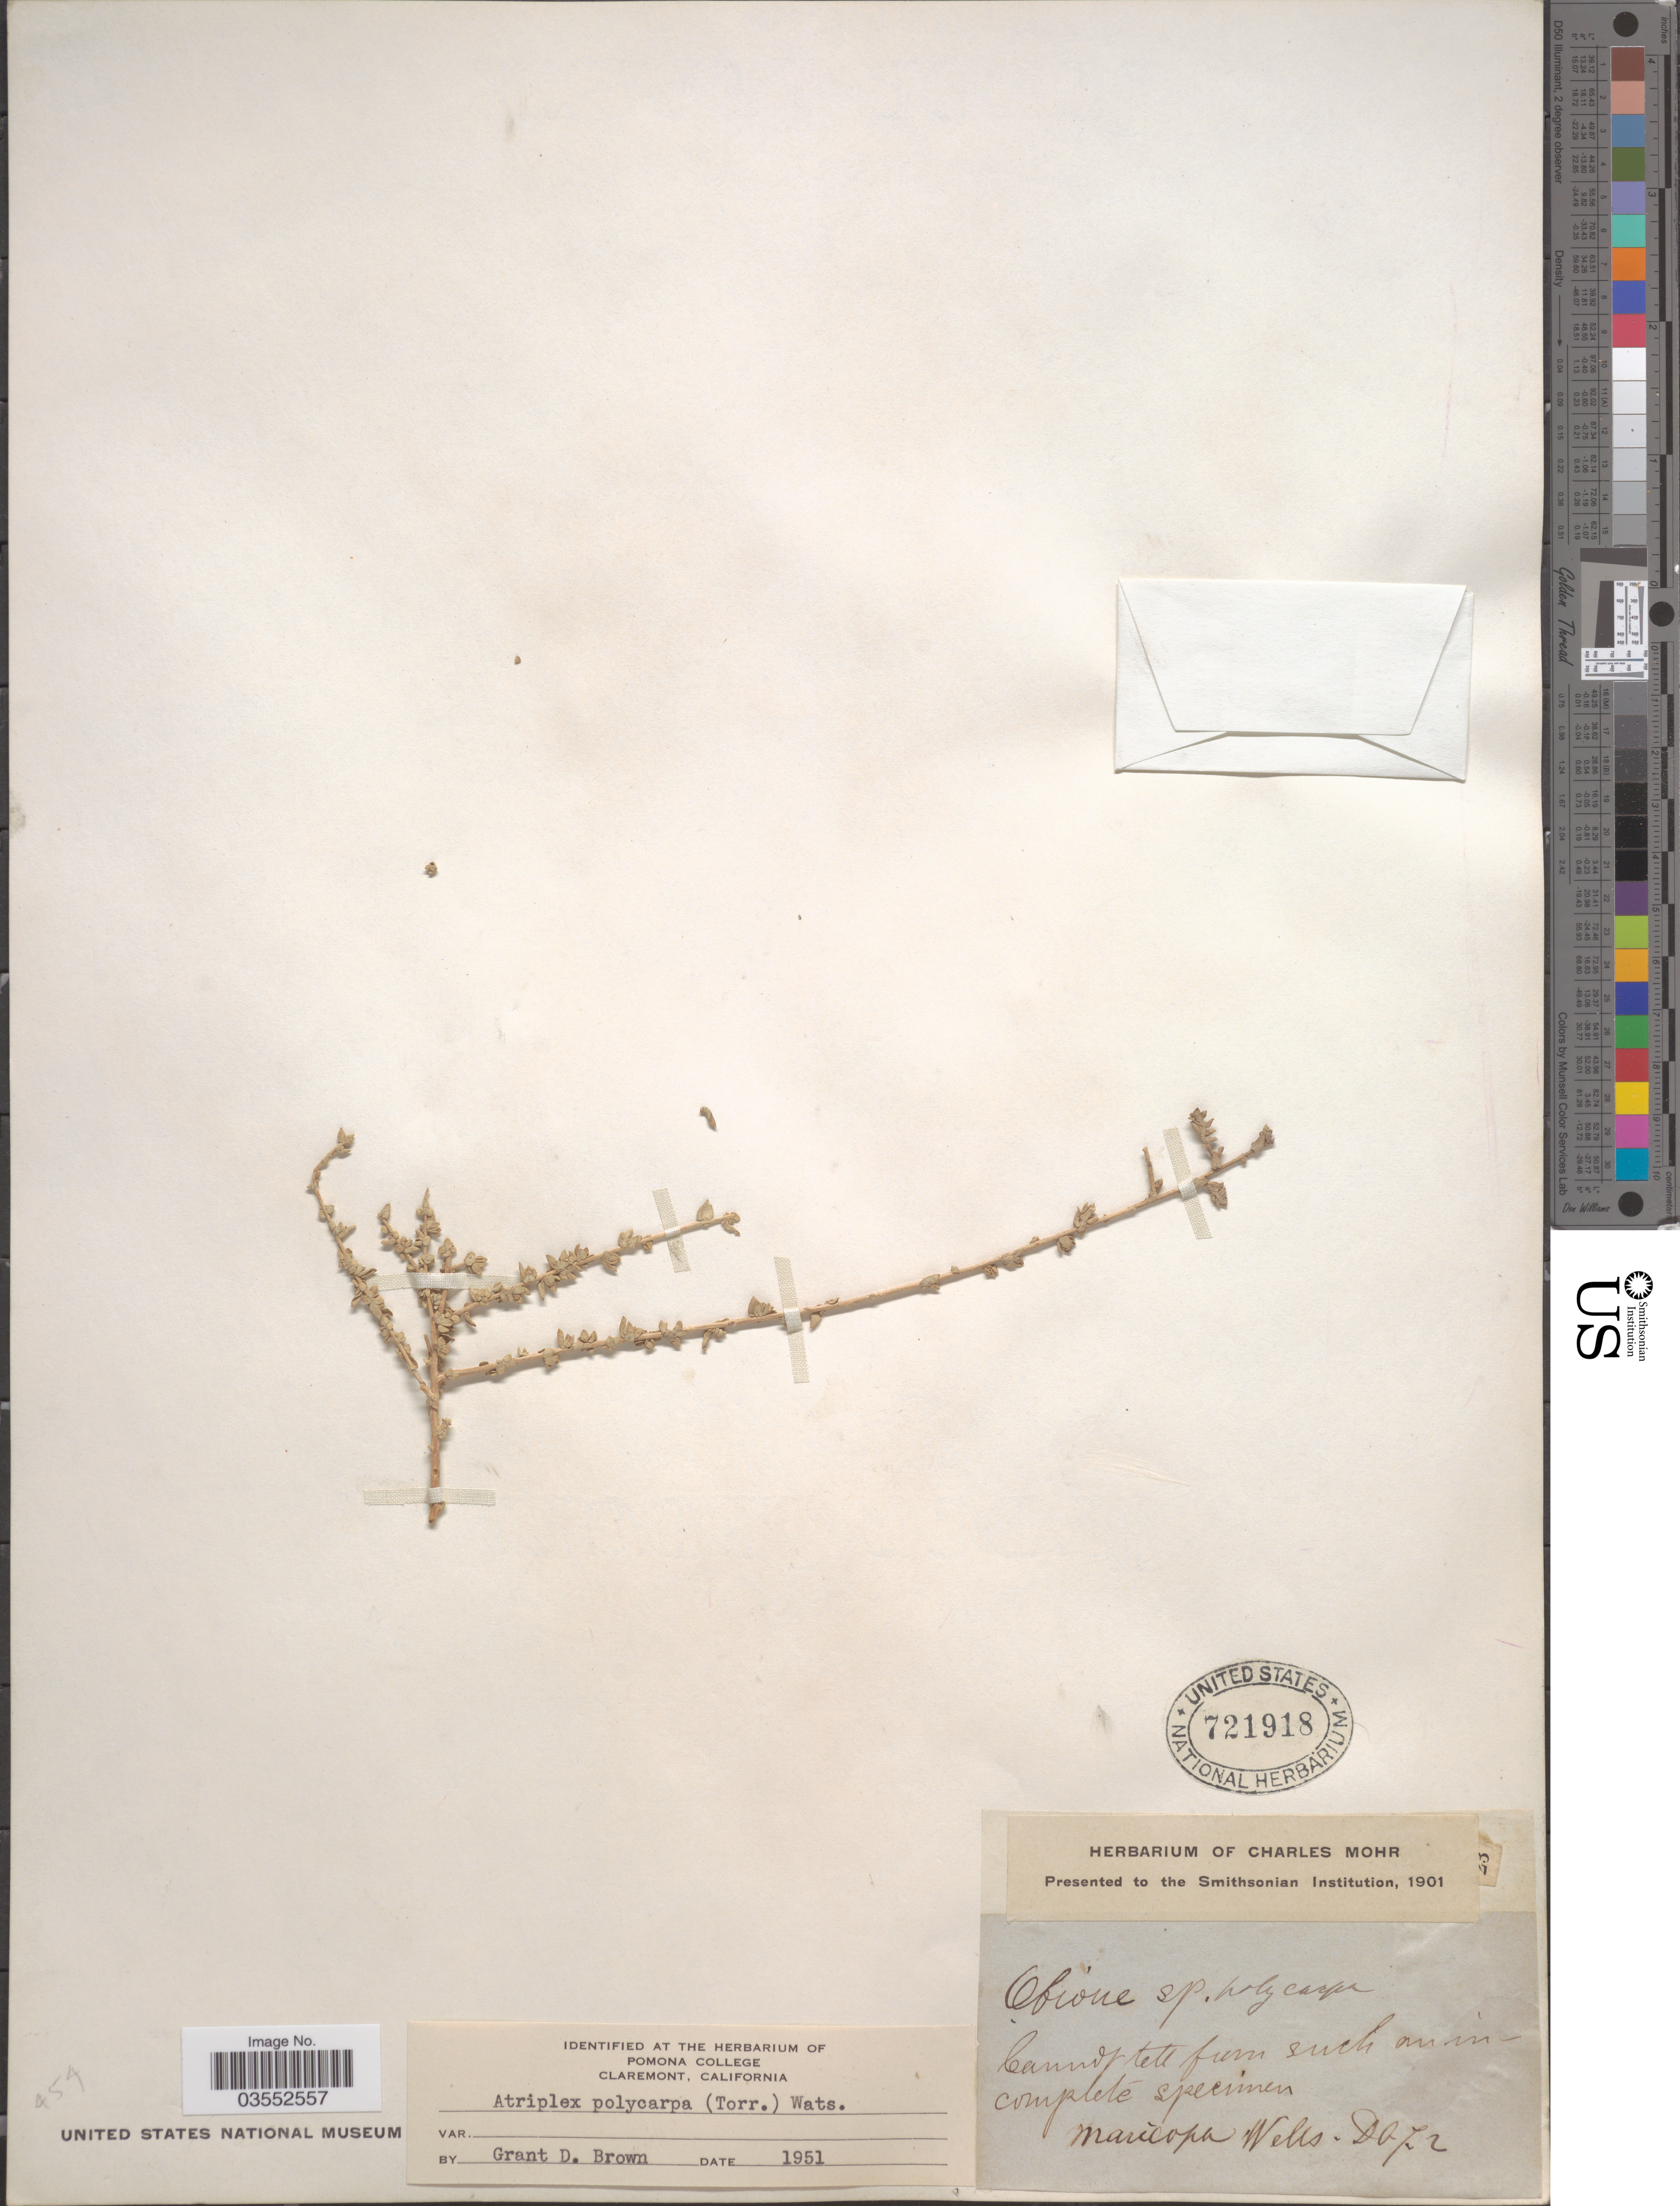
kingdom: Plantae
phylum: Tracheophyta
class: Magnoliopsida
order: Caryophyllales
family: Amaranthaceae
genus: Atriplex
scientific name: Atriplex polycarpa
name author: (Torr.) S. Watson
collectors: ex herb. Charles Mohr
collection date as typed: Transcribed d/m/y: /12/72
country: United States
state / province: Arizona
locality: Maricopa Wells.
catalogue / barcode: US 721918